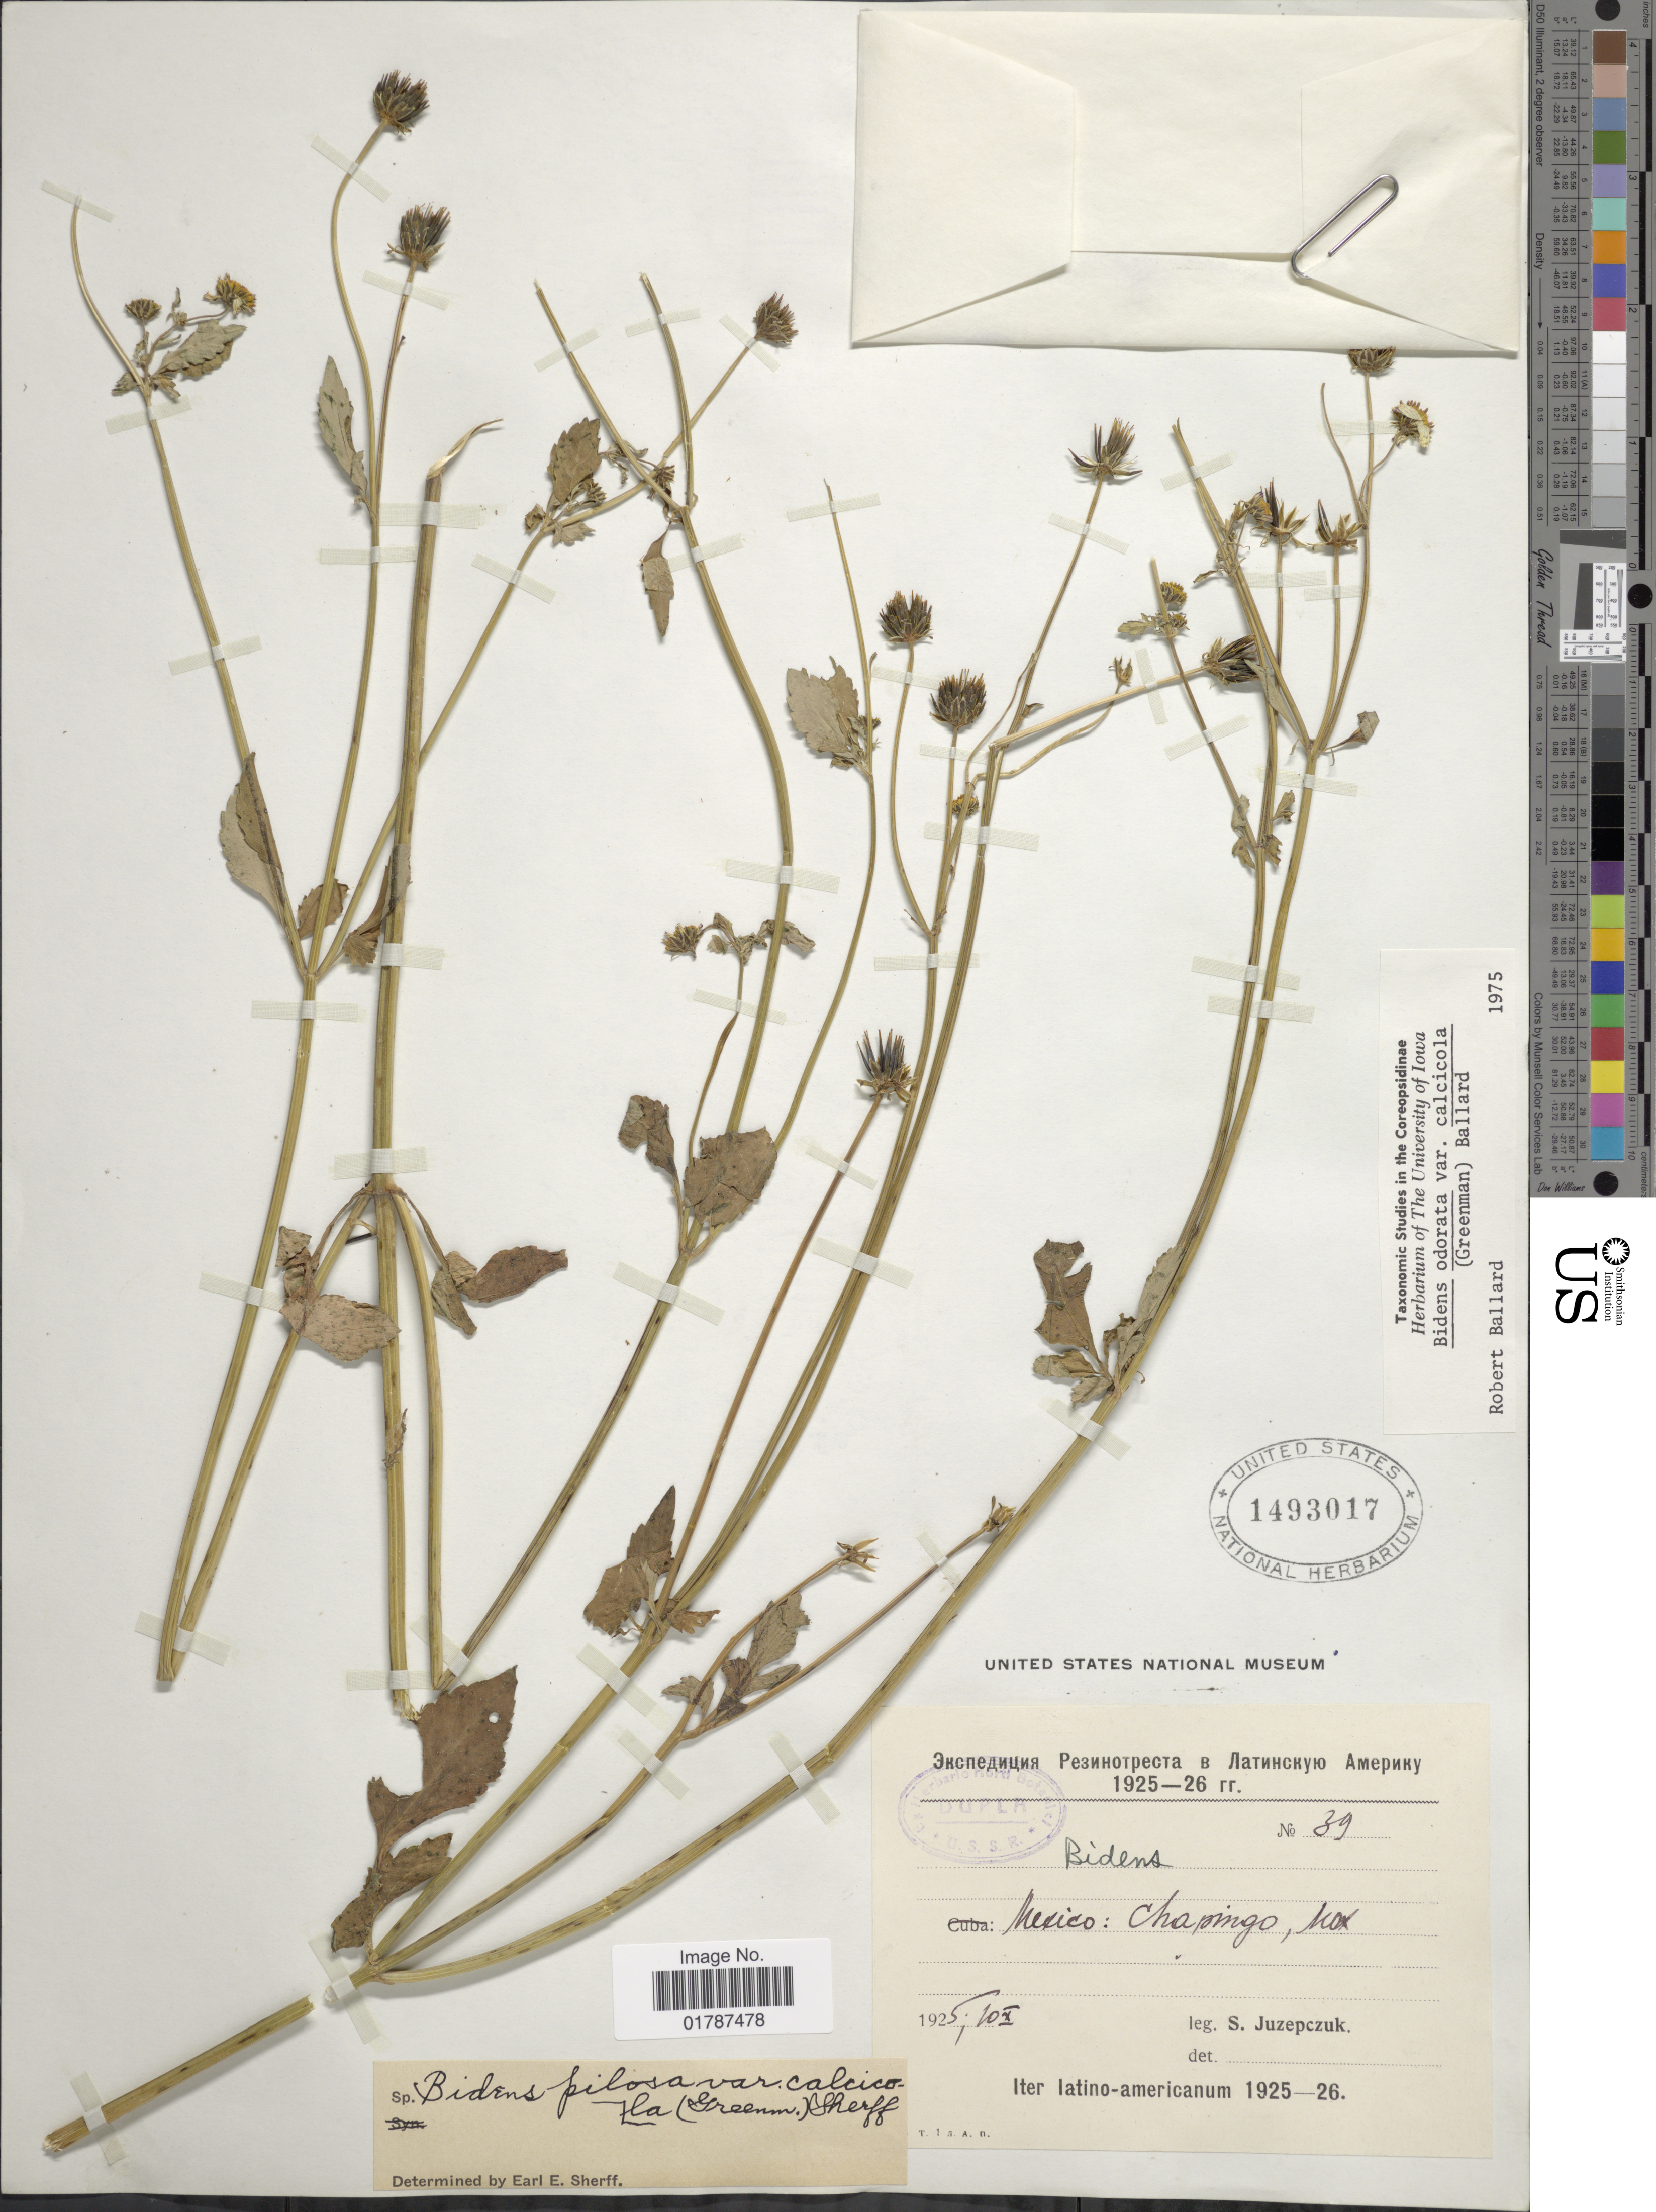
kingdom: Plantae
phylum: Tracheophyta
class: Magnoliopsida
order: Asterales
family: Asteraceae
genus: Bidens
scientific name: Bidens odorata var. calcicola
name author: (Greenm.) Ballard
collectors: S. V. Juzepczuk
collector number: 39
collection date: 1925-10-10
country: Mexico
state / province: México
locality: Mexico: Chapingo, Mex.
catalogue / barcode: US 1493017